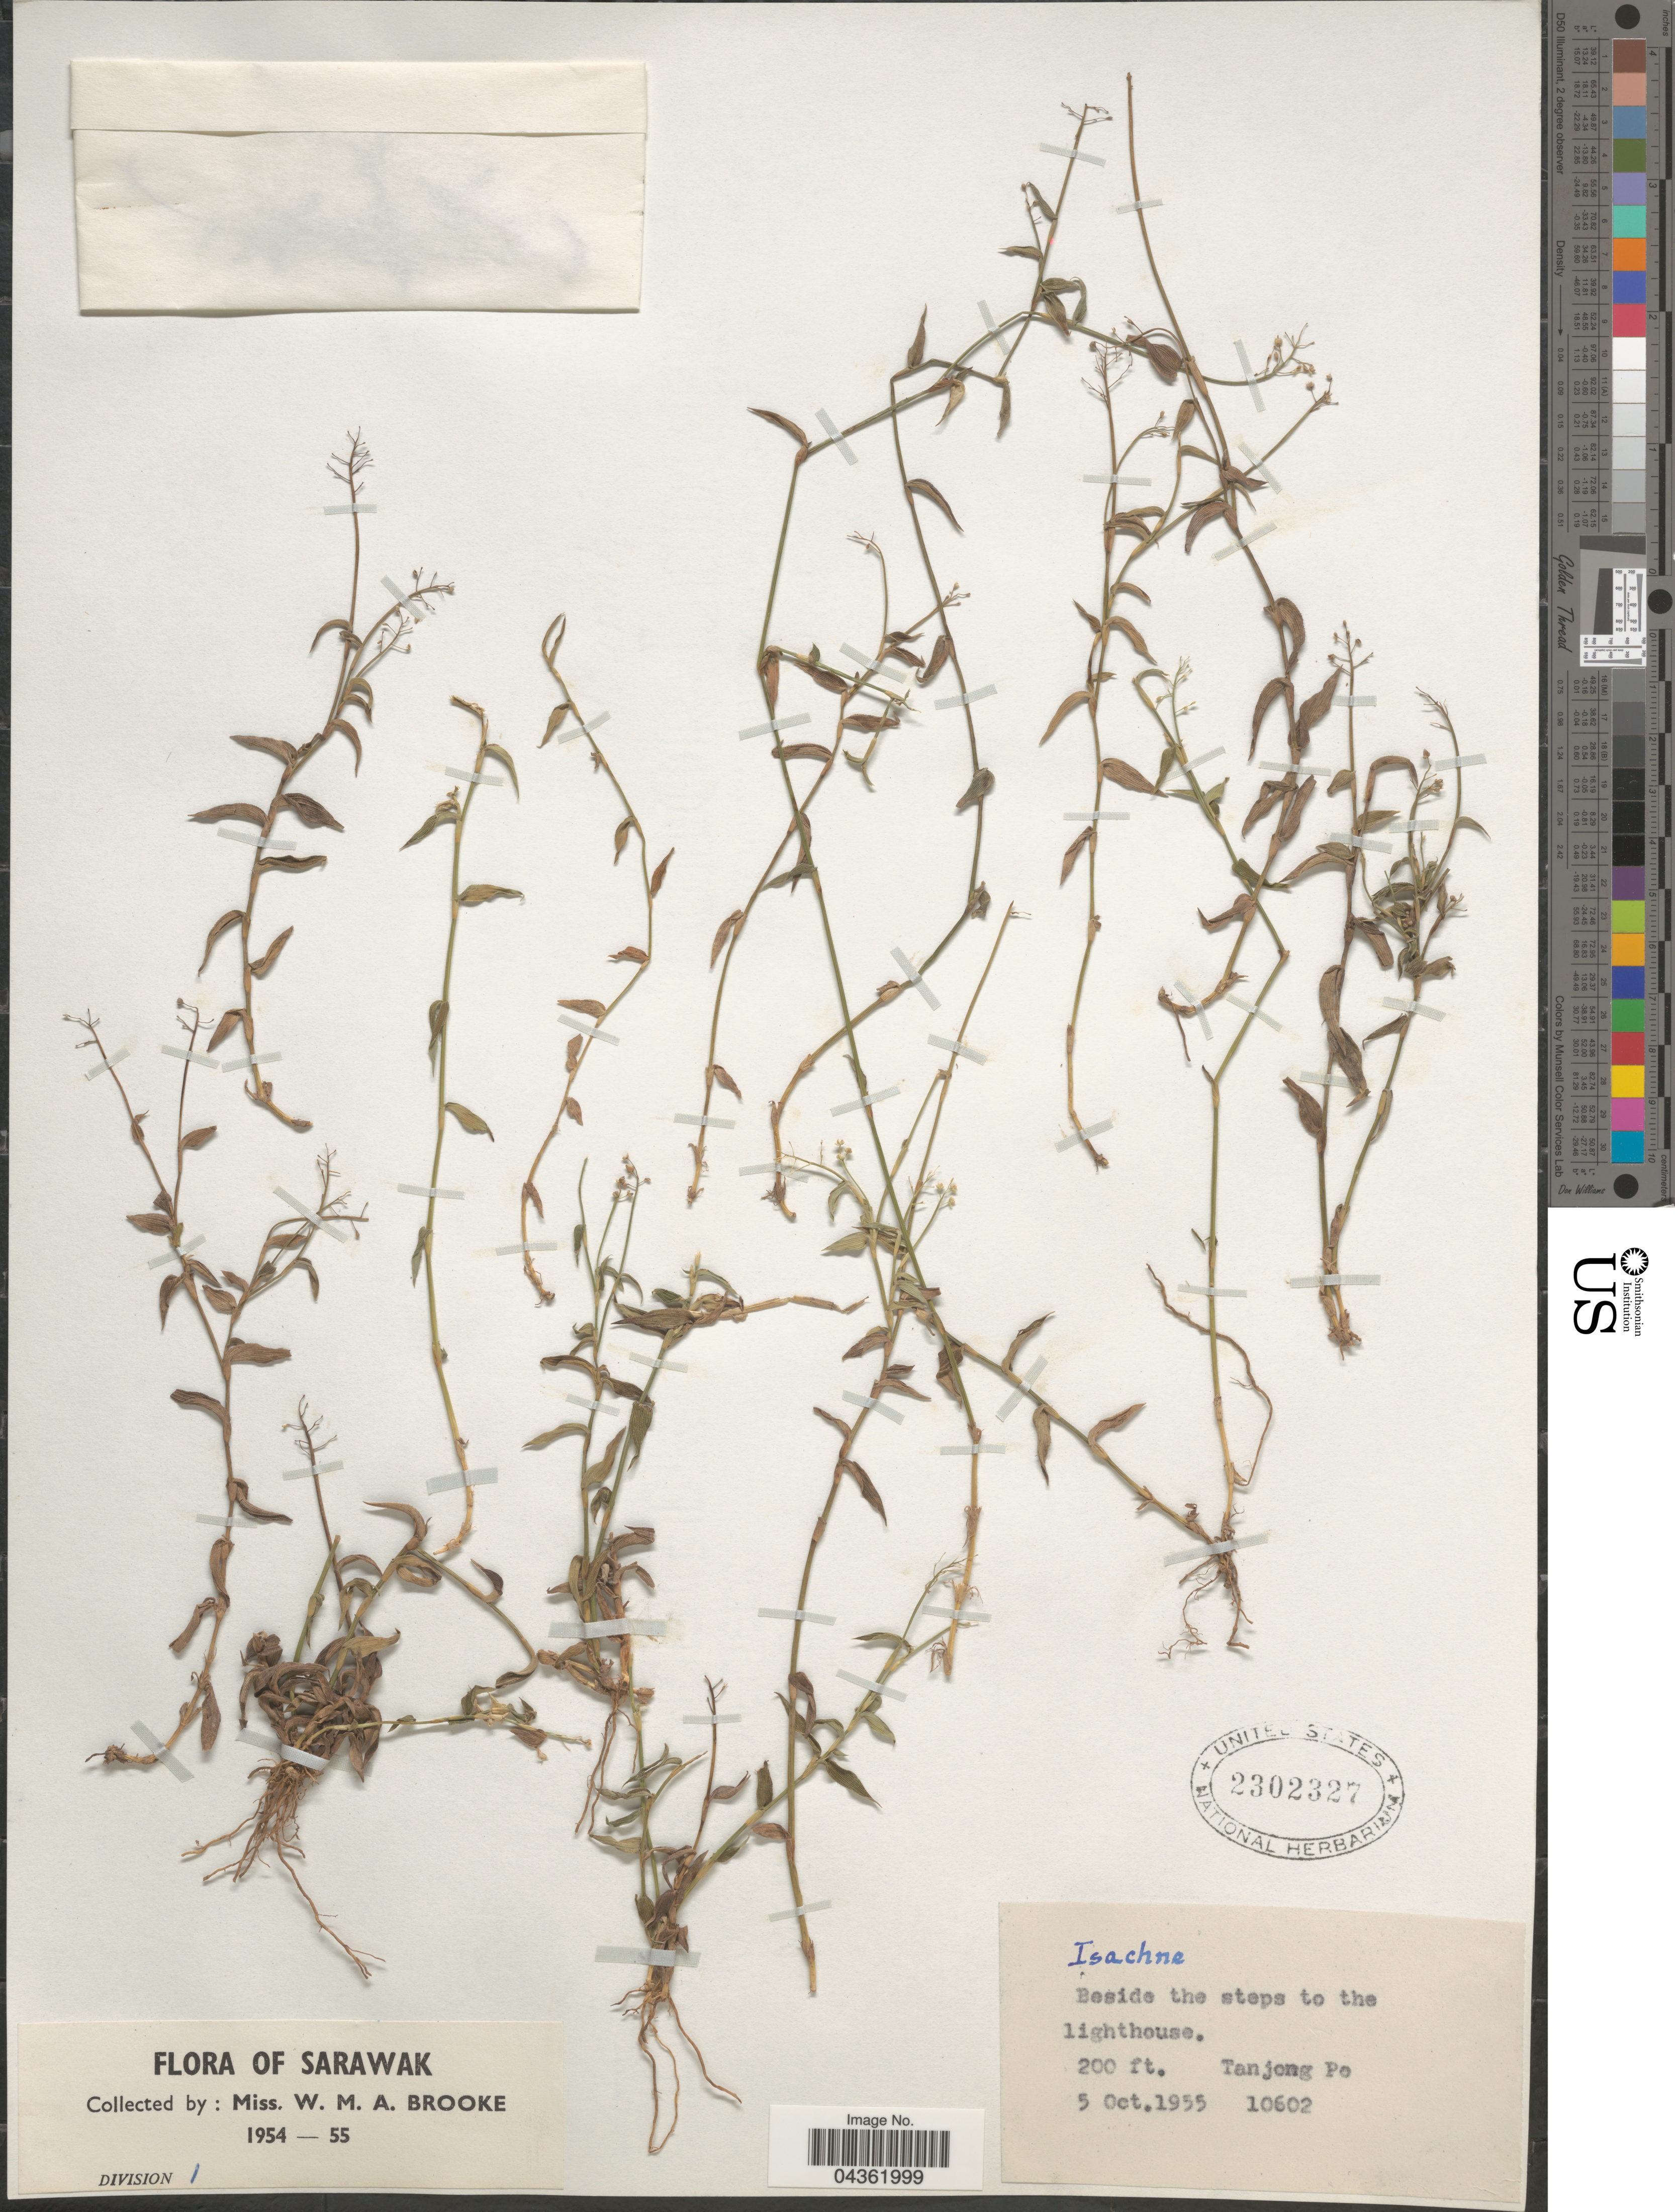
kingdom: Plantae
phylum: Tracheophyta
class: Liliopsida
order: Poales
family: Poaceae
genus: Isachne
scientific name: Isachne sp.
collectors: W. Brooke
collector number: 10602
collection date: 1955-10-05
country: Malaysia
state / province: Sarawak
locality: Beside the steps to the lighthouse. Tanjong Po.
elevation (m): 61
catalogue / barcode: US 2302327